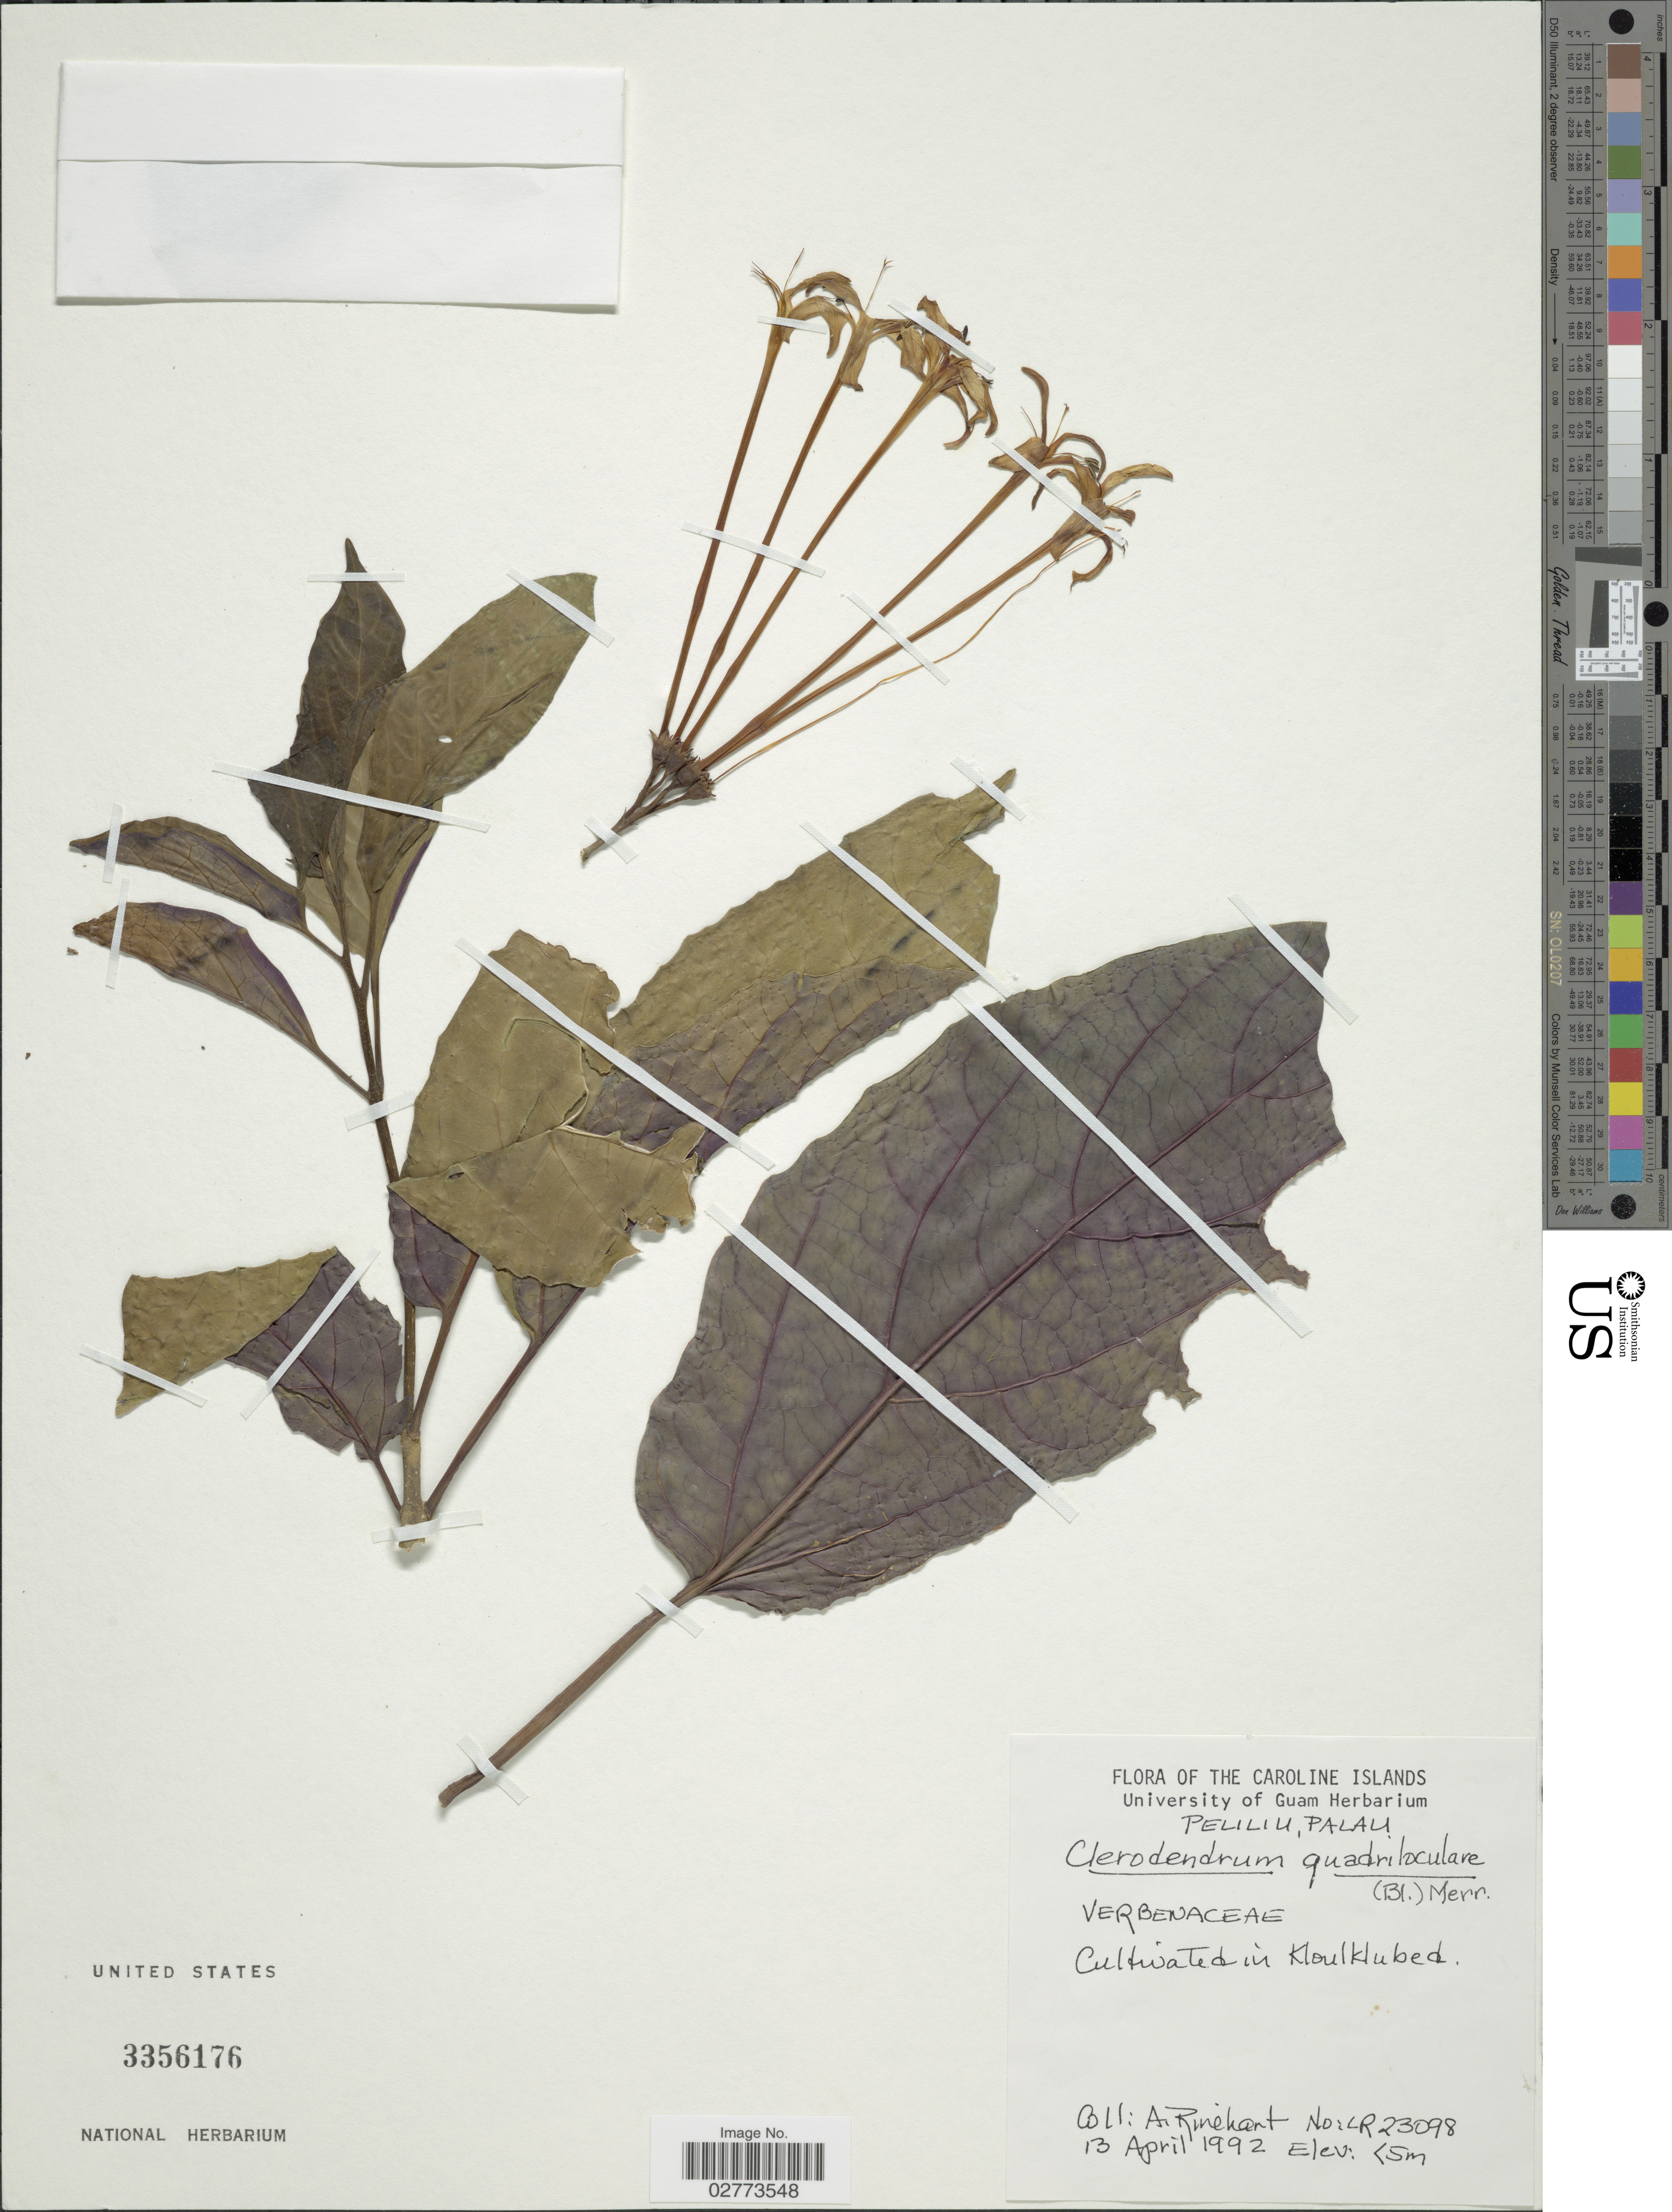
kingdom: Plantae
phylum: Tracheophyta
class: Magnoliopsida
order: Lamiales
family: Lamiaceae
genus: Clerodendrum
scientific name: Clerodendrum quadriloculare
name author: (Blanco) Merr.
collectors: A. Rinehart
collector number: LR23098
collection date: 1992-04-13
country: Palau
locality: Caroline Islands. Peliliu, Palau. Cultivated in Kloulklubed.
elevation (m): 0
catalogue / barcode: US 3356176